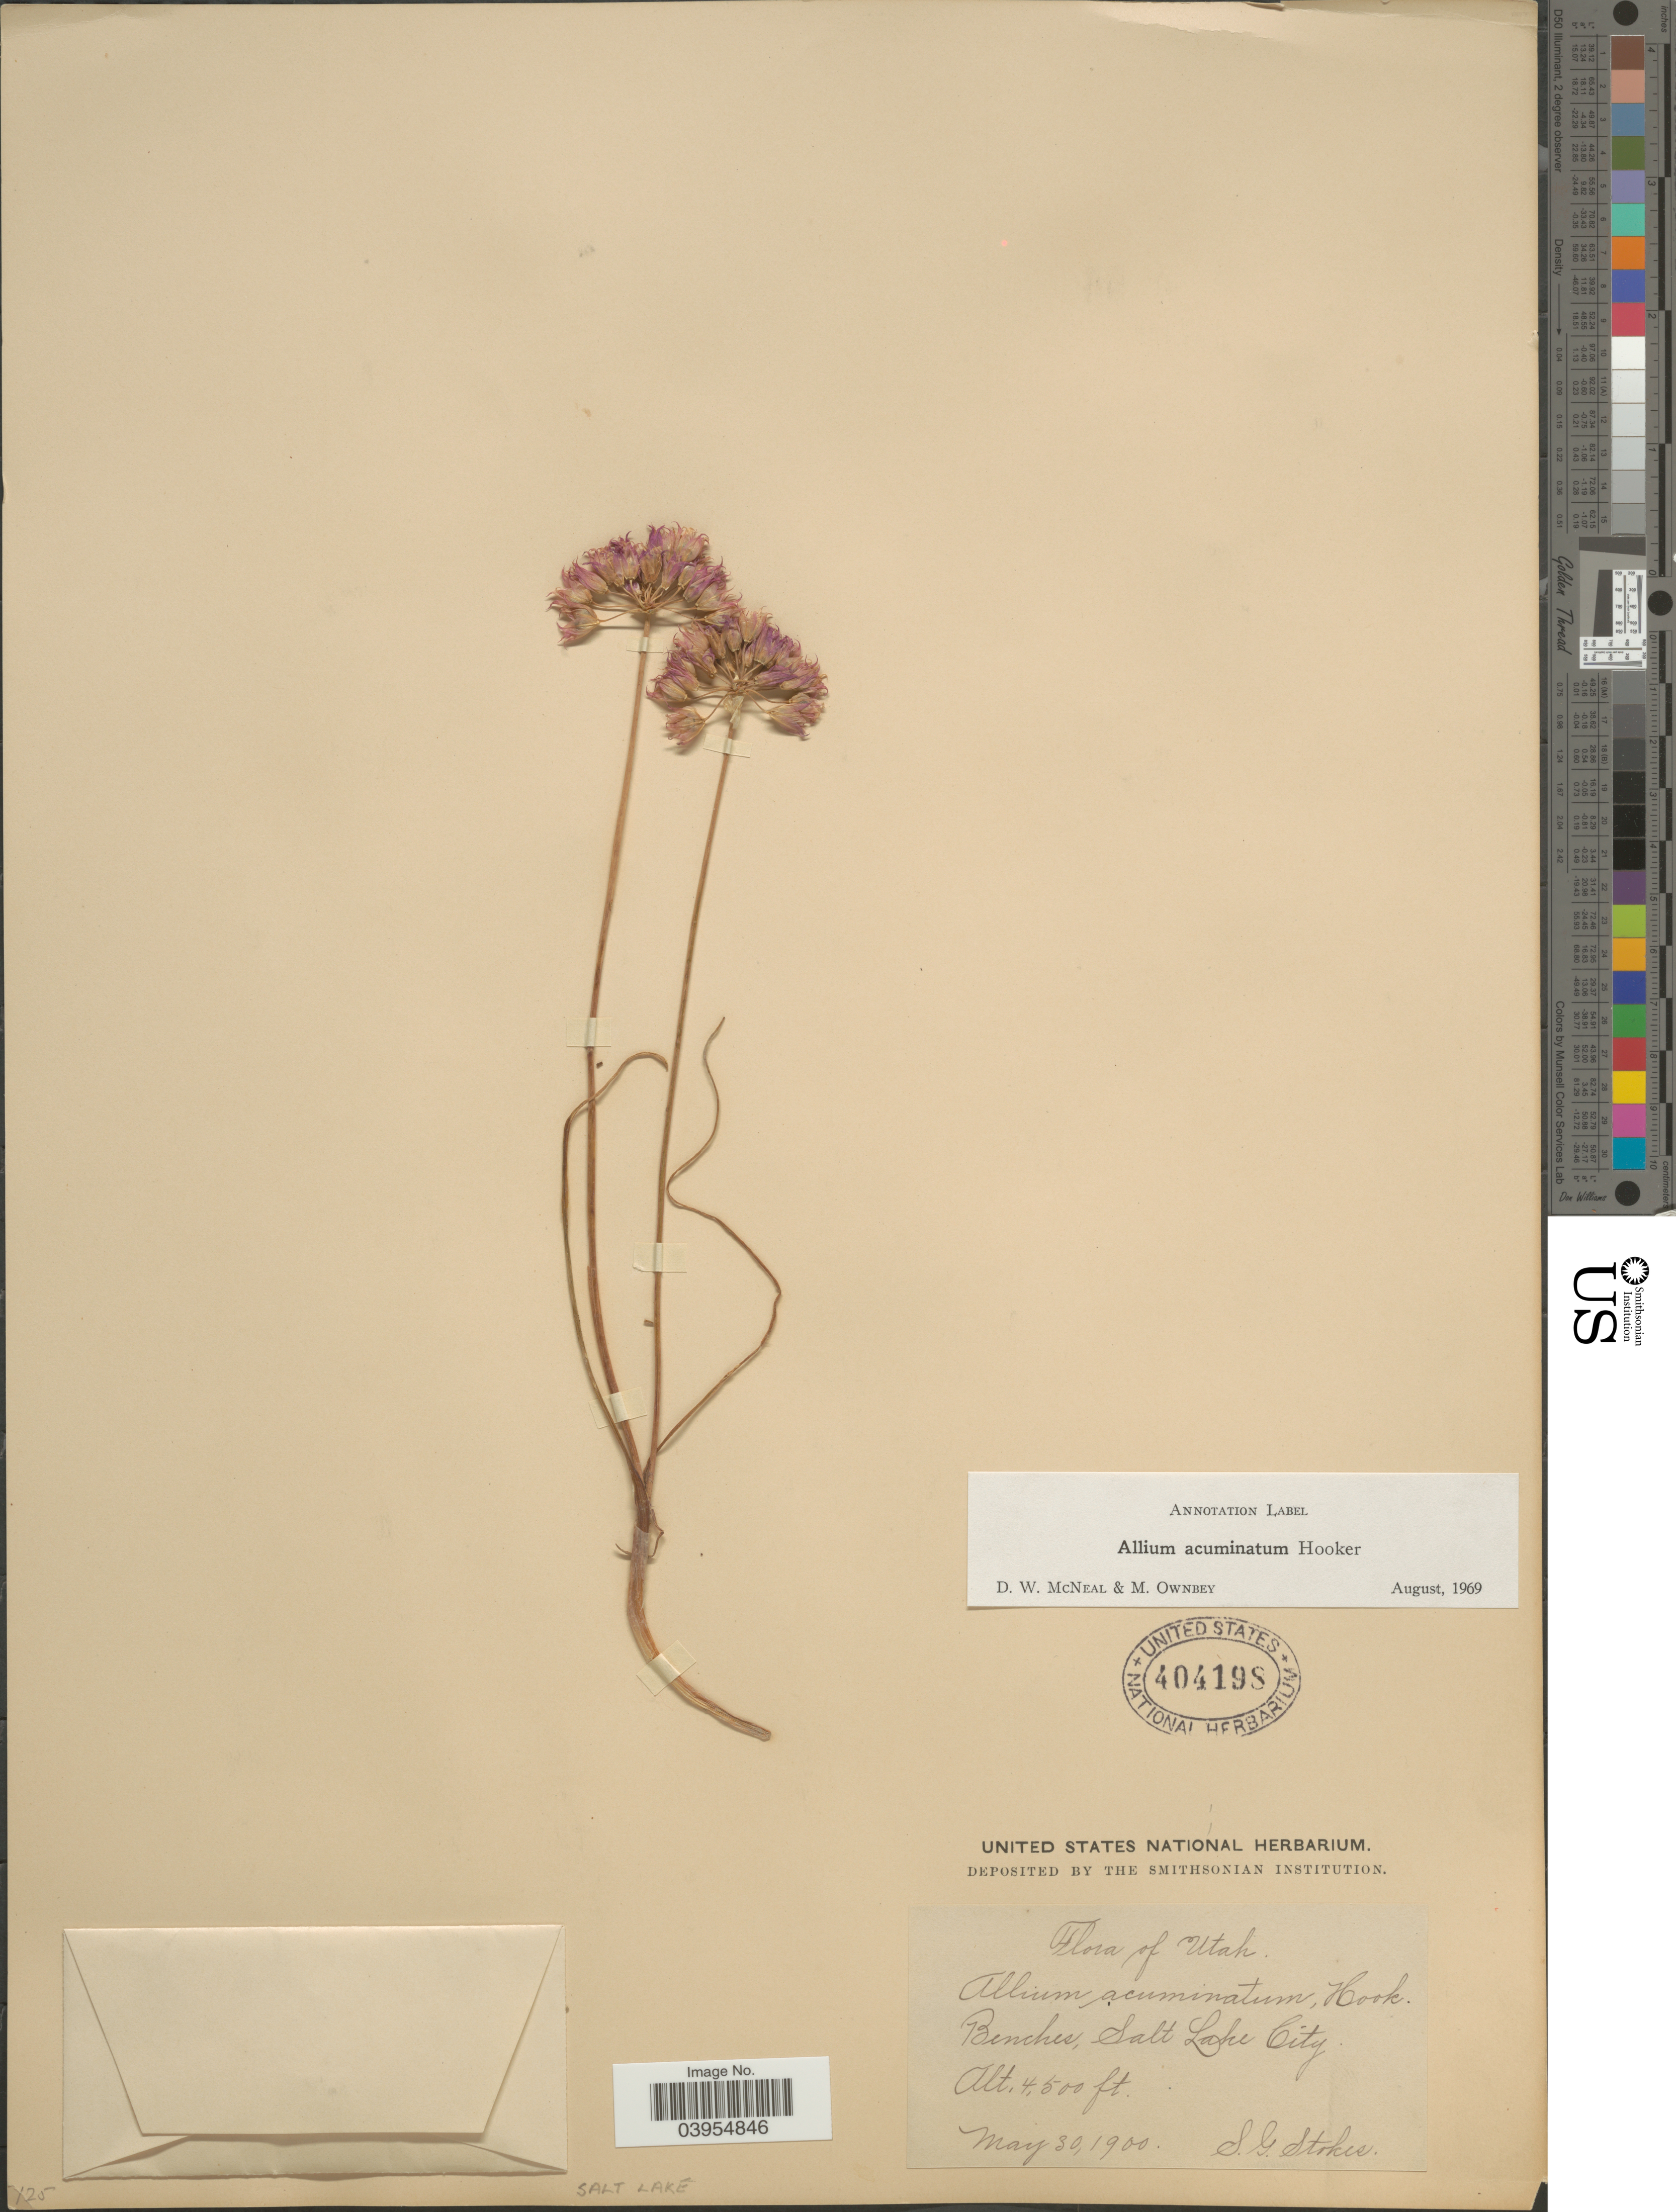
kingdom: Plantae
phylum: Tracheophyta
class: Liliopsida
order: Asparagales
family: Amaryllidaceae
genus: Allium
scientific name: Allium acuminatum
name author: Hook.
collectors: S. G. Stokes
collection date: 1900-05-30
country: United States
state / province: Utah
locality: Benches, Salt Lake City. Salt Lake.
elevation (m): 1372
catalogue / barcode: US 404198